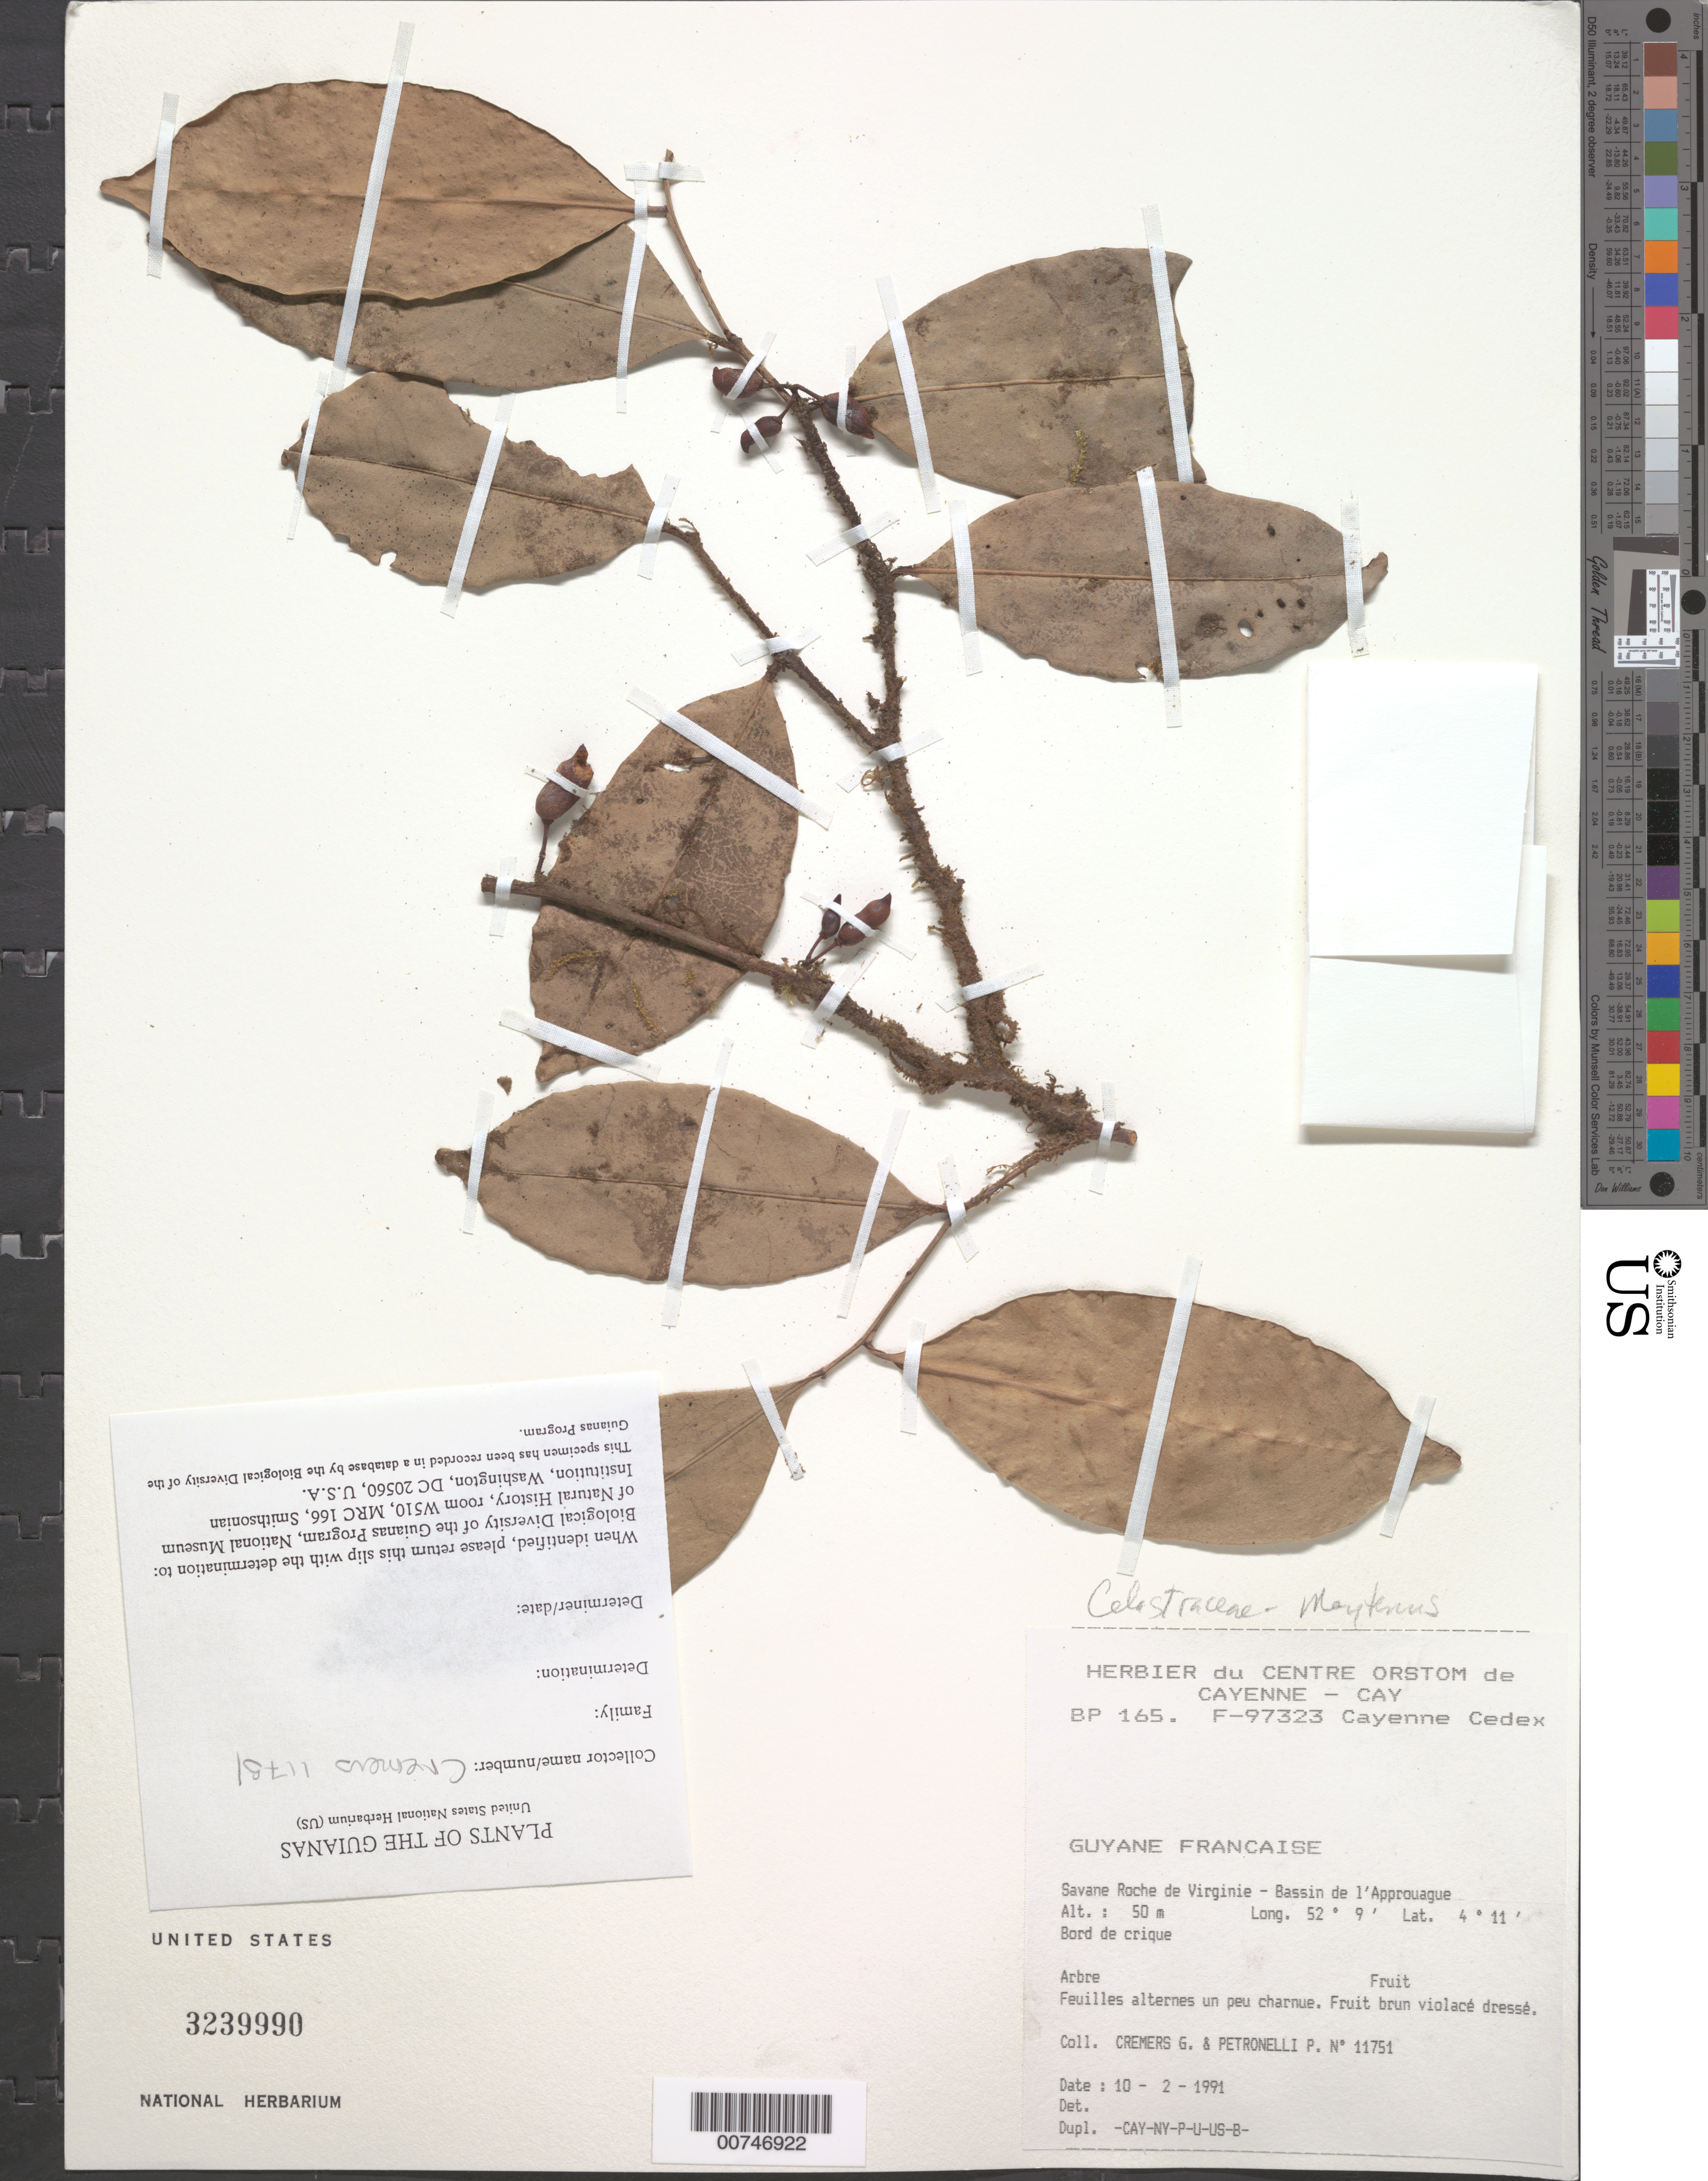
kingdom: Plantae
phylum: Tracheophyta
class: Magnoliopsida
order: Celastrales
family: Celastraceae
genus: Maytenus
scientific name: Maytenus sp.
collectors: G. Cremers & P. Petronelli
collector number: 11751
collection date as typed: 10-Feb-91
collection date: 1991-02-10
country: French Guiana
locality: Savane Roche de Virginie, Bassin de l'Approuague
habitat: Along creek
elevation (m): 50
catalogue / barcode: US 3239990